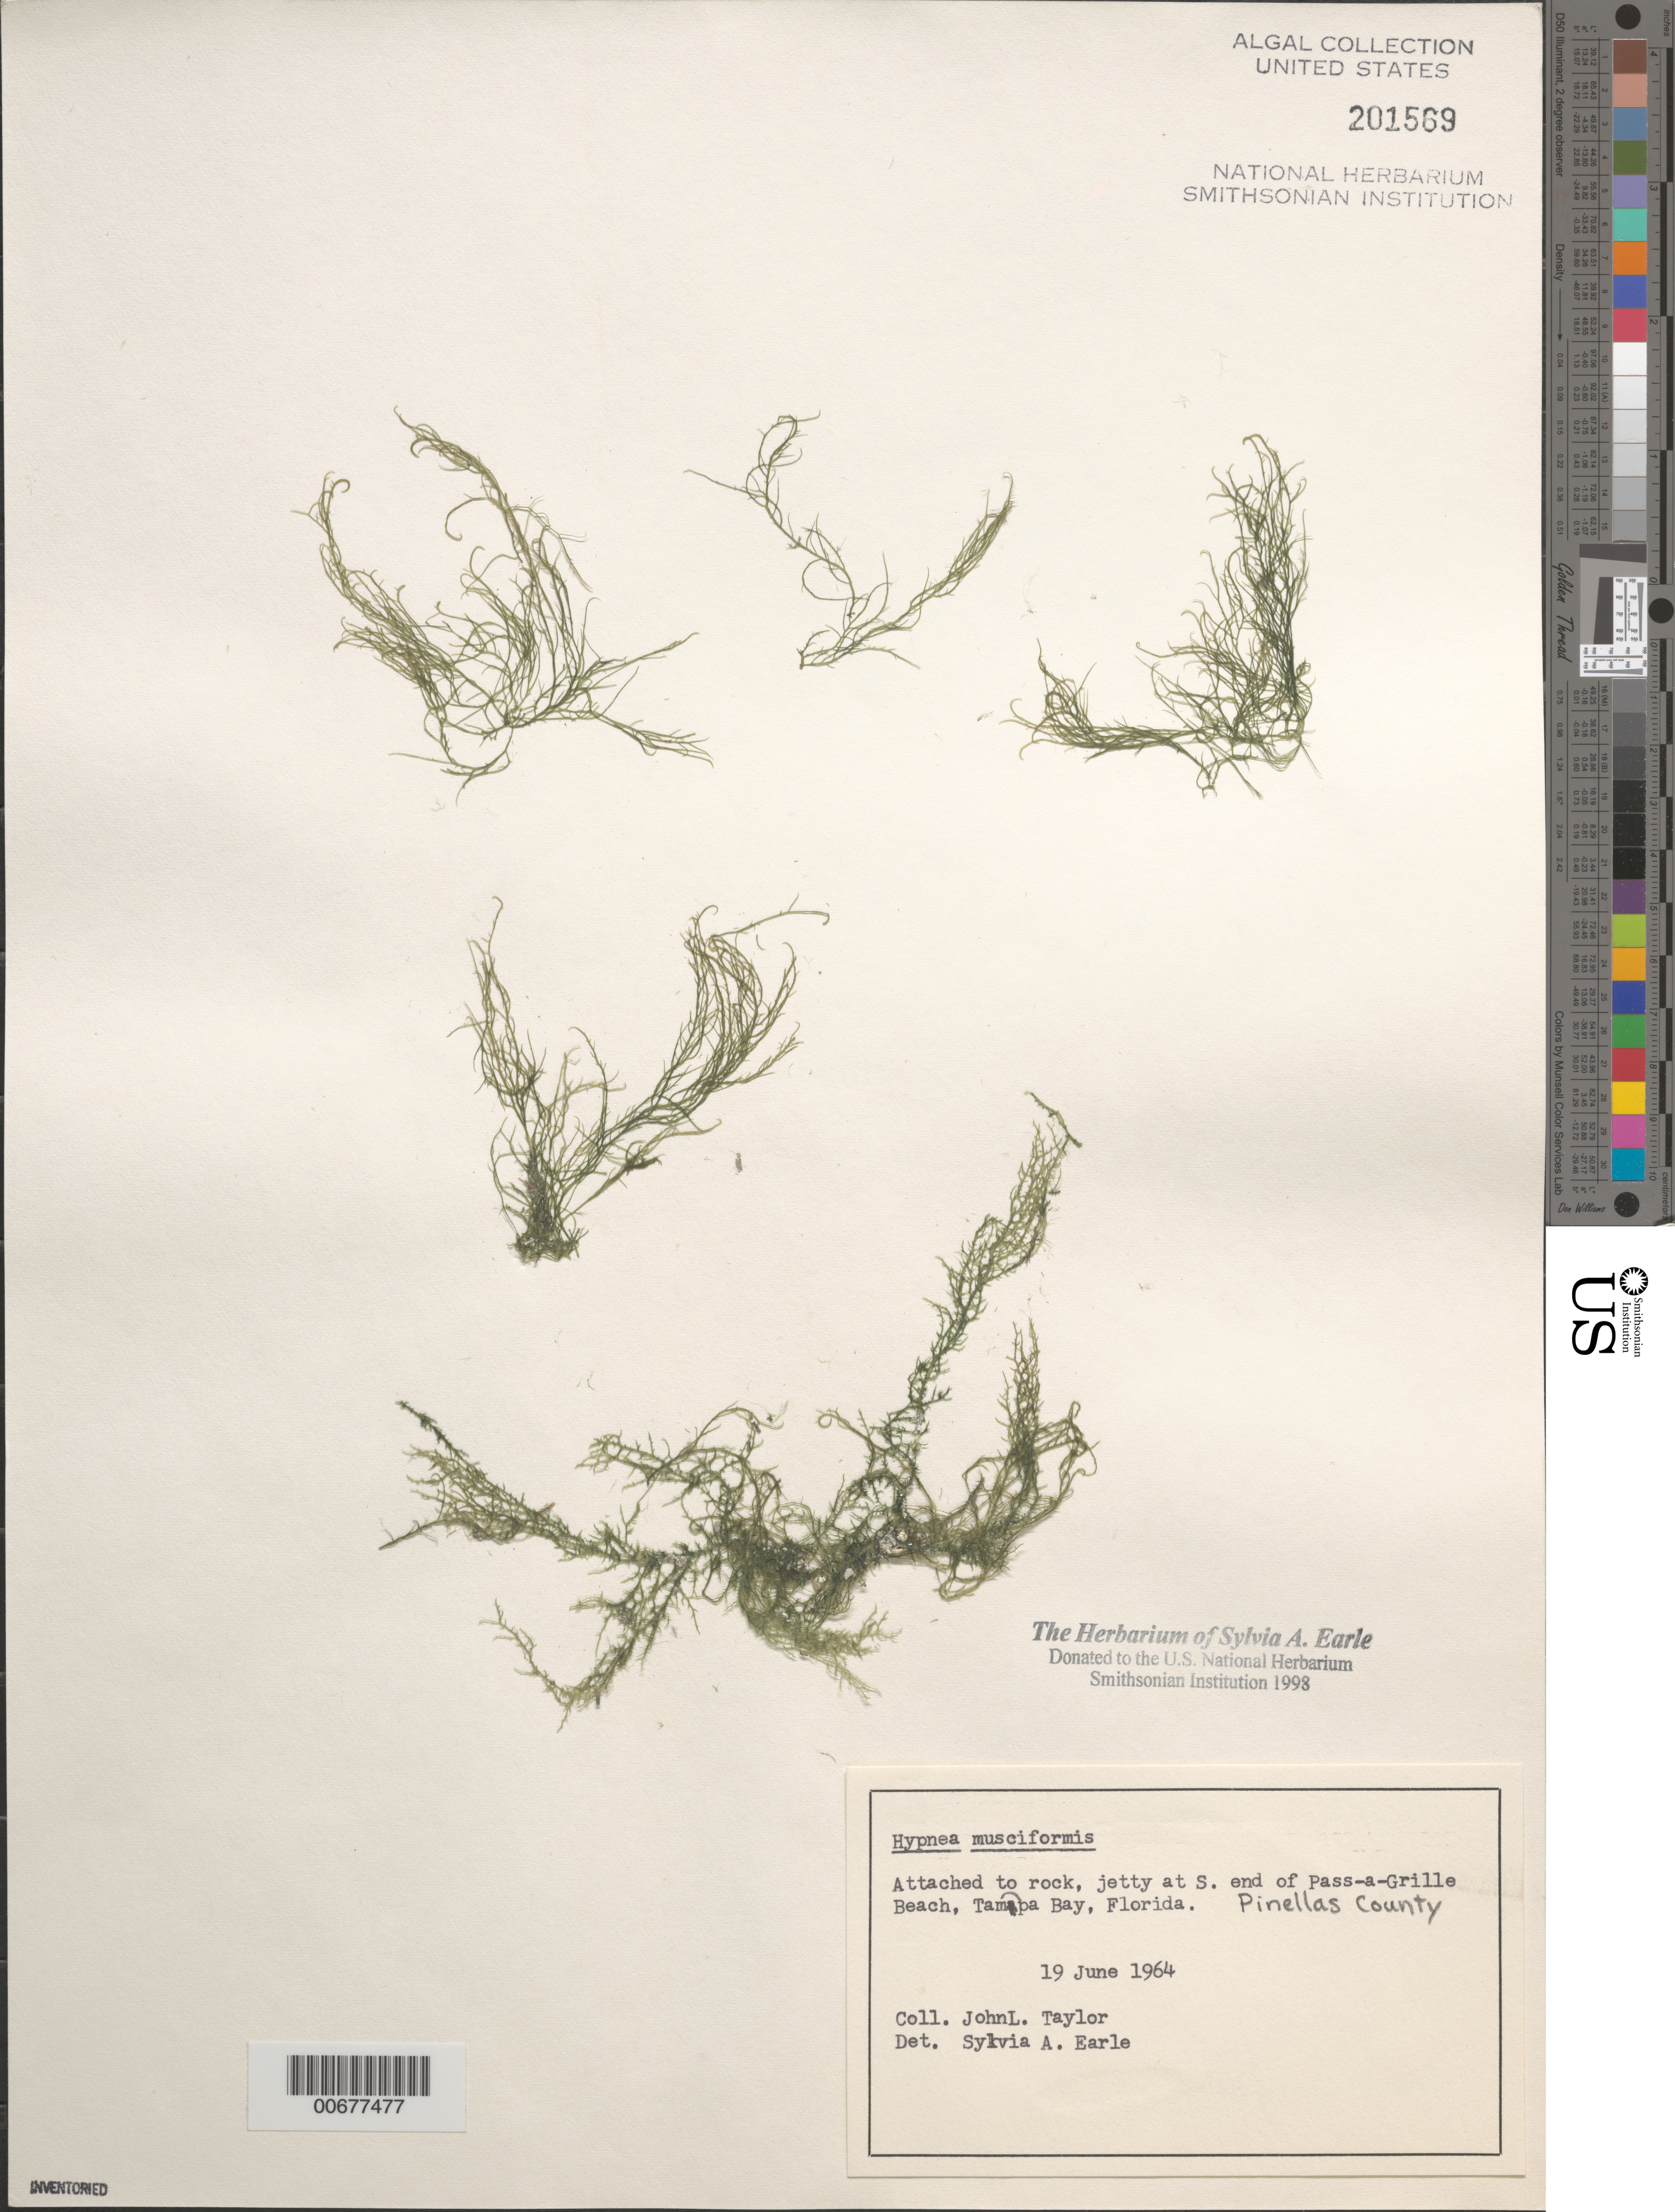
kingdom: Plantae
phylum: Rhodophyta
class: Florideophyceae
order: Gigartinales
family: Cystocloniaceae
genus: Hypnea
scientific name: Hypnea musciformis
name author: (Wulfen) J.V.Lamouroux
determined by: Earle, S. A.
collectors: J. L. Taylor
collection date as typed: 19 Jun 1964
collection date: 1964-06-19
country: United States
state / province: Florida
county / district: Pinellas County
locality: Pass-a-Grille Beach, Tampa Bay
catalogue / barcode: US 201569